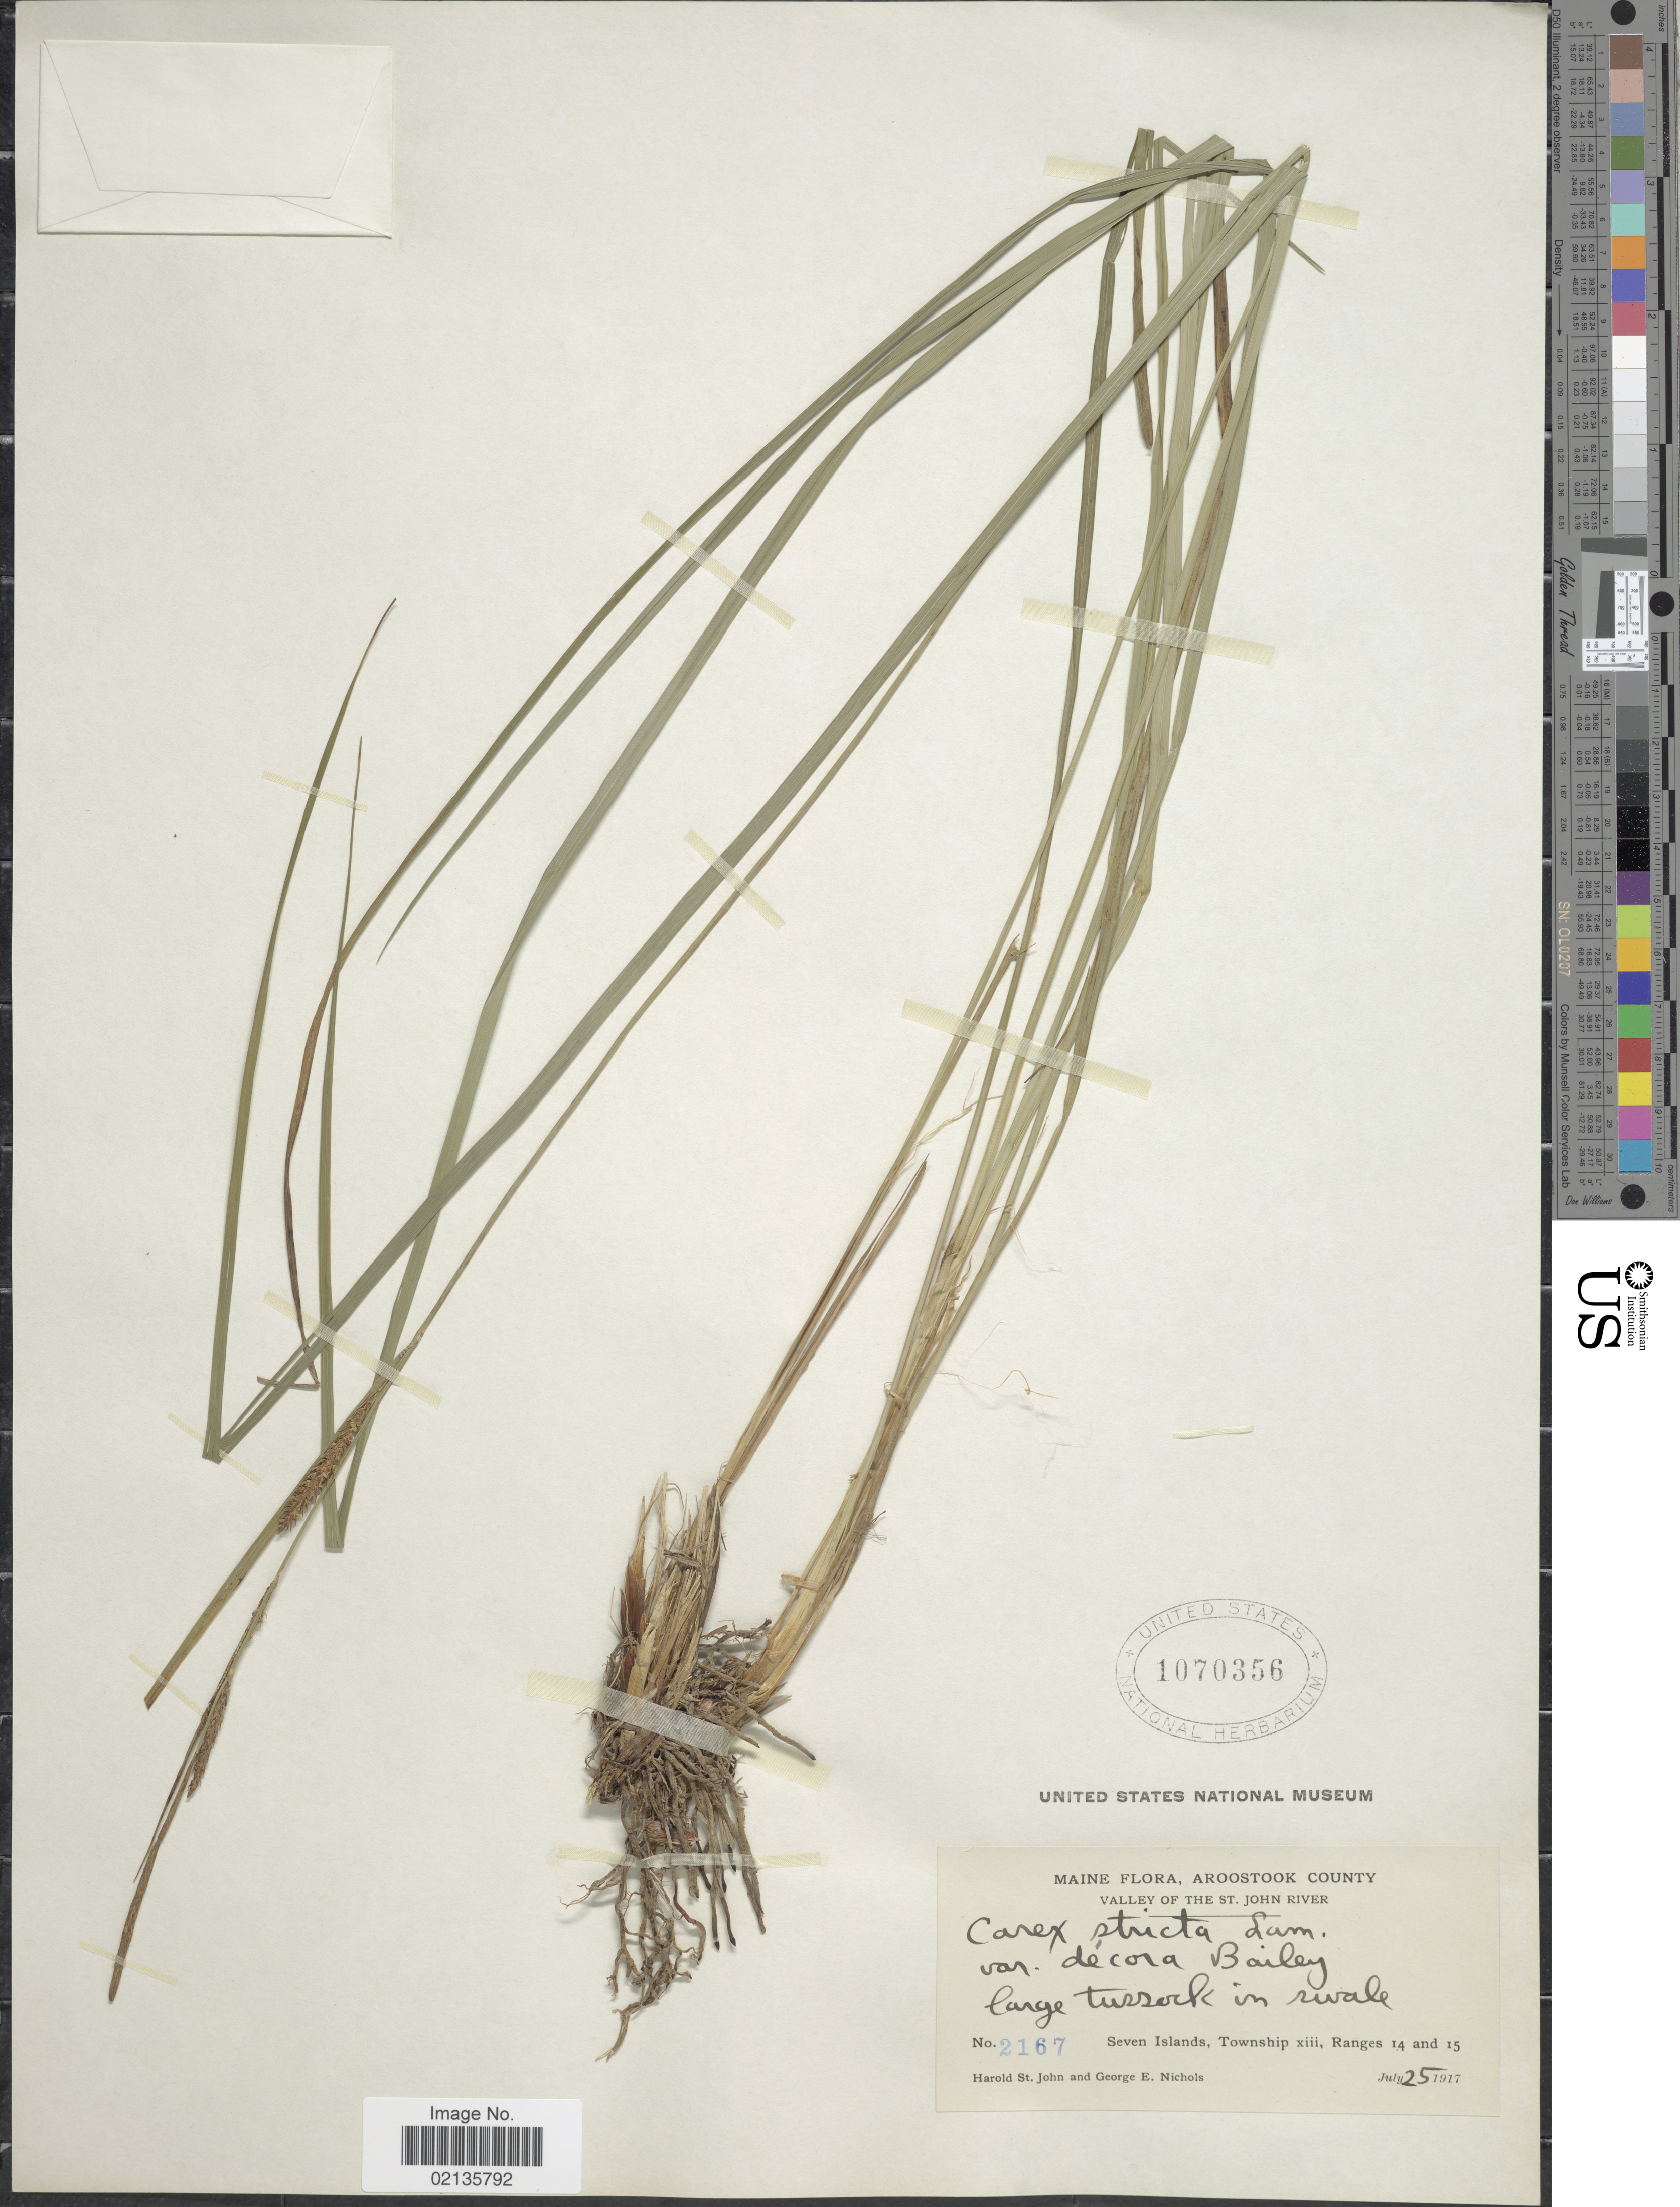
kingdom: Plantae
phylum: Tracheophyta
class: Liliopsida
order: Poales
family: Cyperaceae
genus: Carex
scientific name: Carex stricta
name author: Lam.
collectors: H. St. John & G. E. Nichols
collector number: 2167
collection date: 1917-07-25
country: United States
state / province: Maine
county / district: Aroostook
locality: Valley of the St. John River, Seven Islands, Township xiii, Ranges 14 and 15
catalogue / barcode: US 1070356